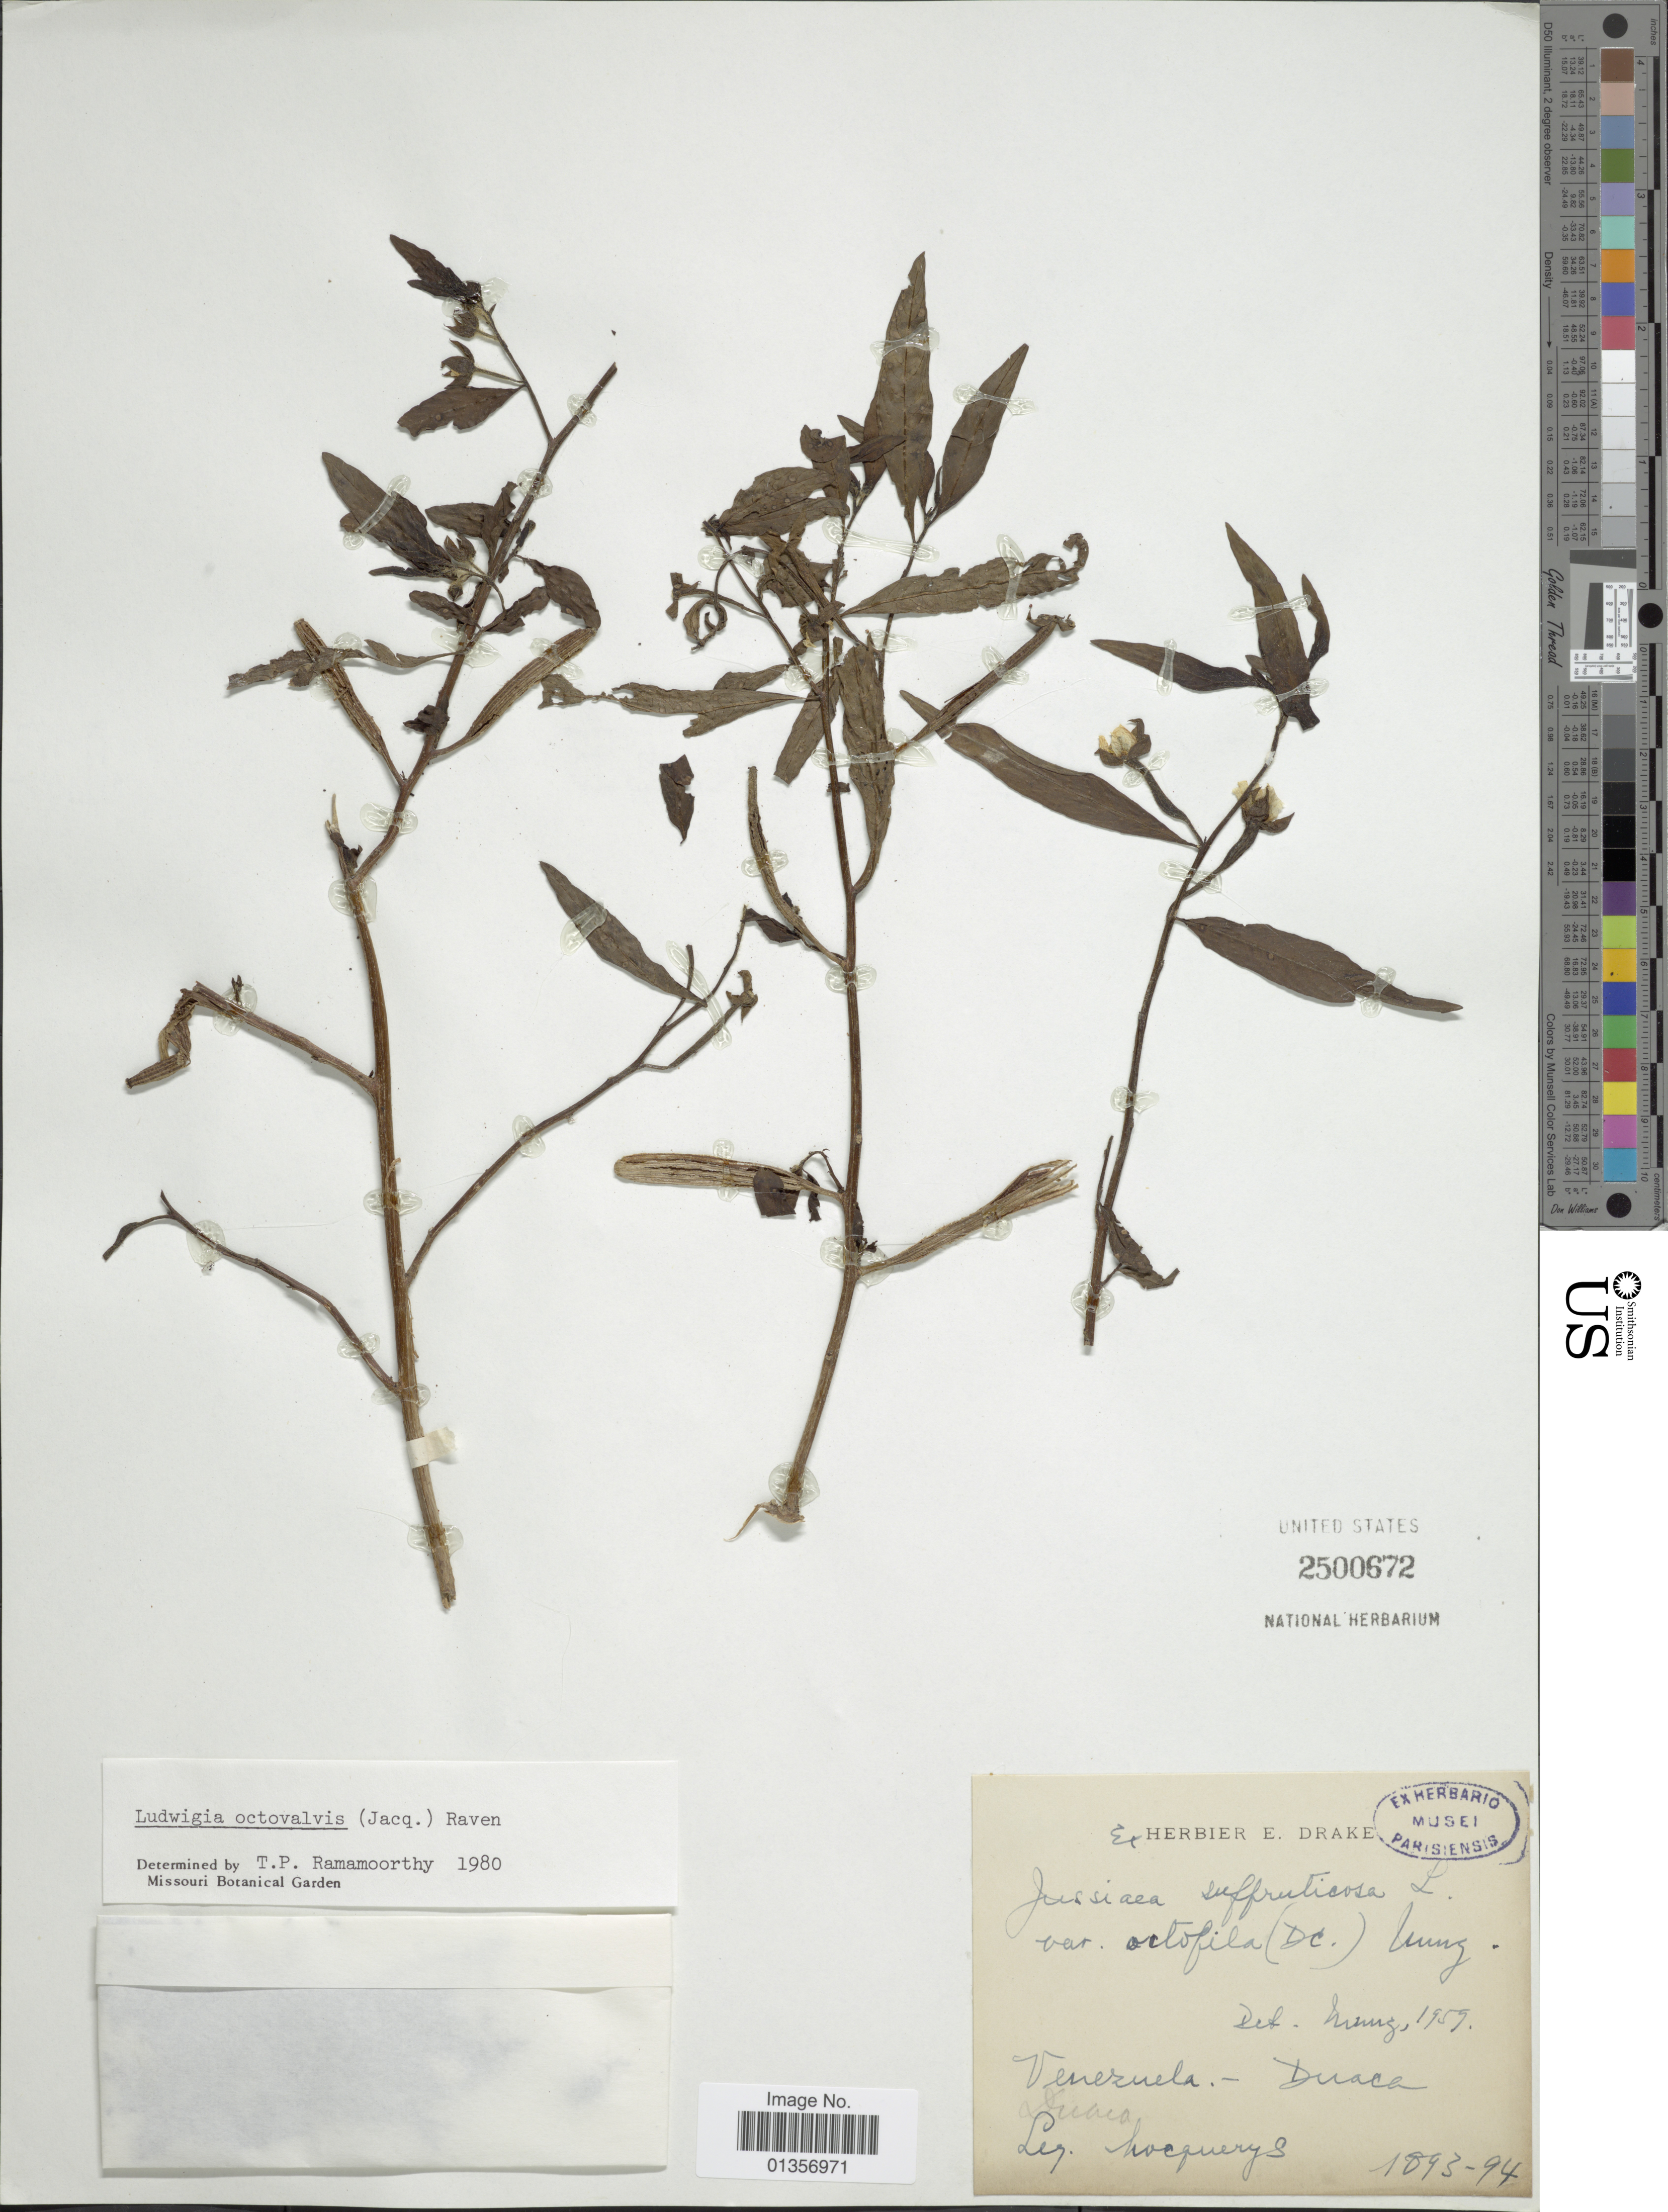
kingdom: Plantae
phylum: Tracheophyta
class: Magnoliopsida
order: Myrtales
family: Onagraceae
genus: Ludwigia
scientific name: Ludwigia octovalvis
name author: (Jacq.) P.H. Raven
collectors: A. Mocquerys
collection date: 1893/1894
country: Venezuela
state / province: Lara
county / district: Crespo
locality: Duaca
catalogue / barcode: US 2500672